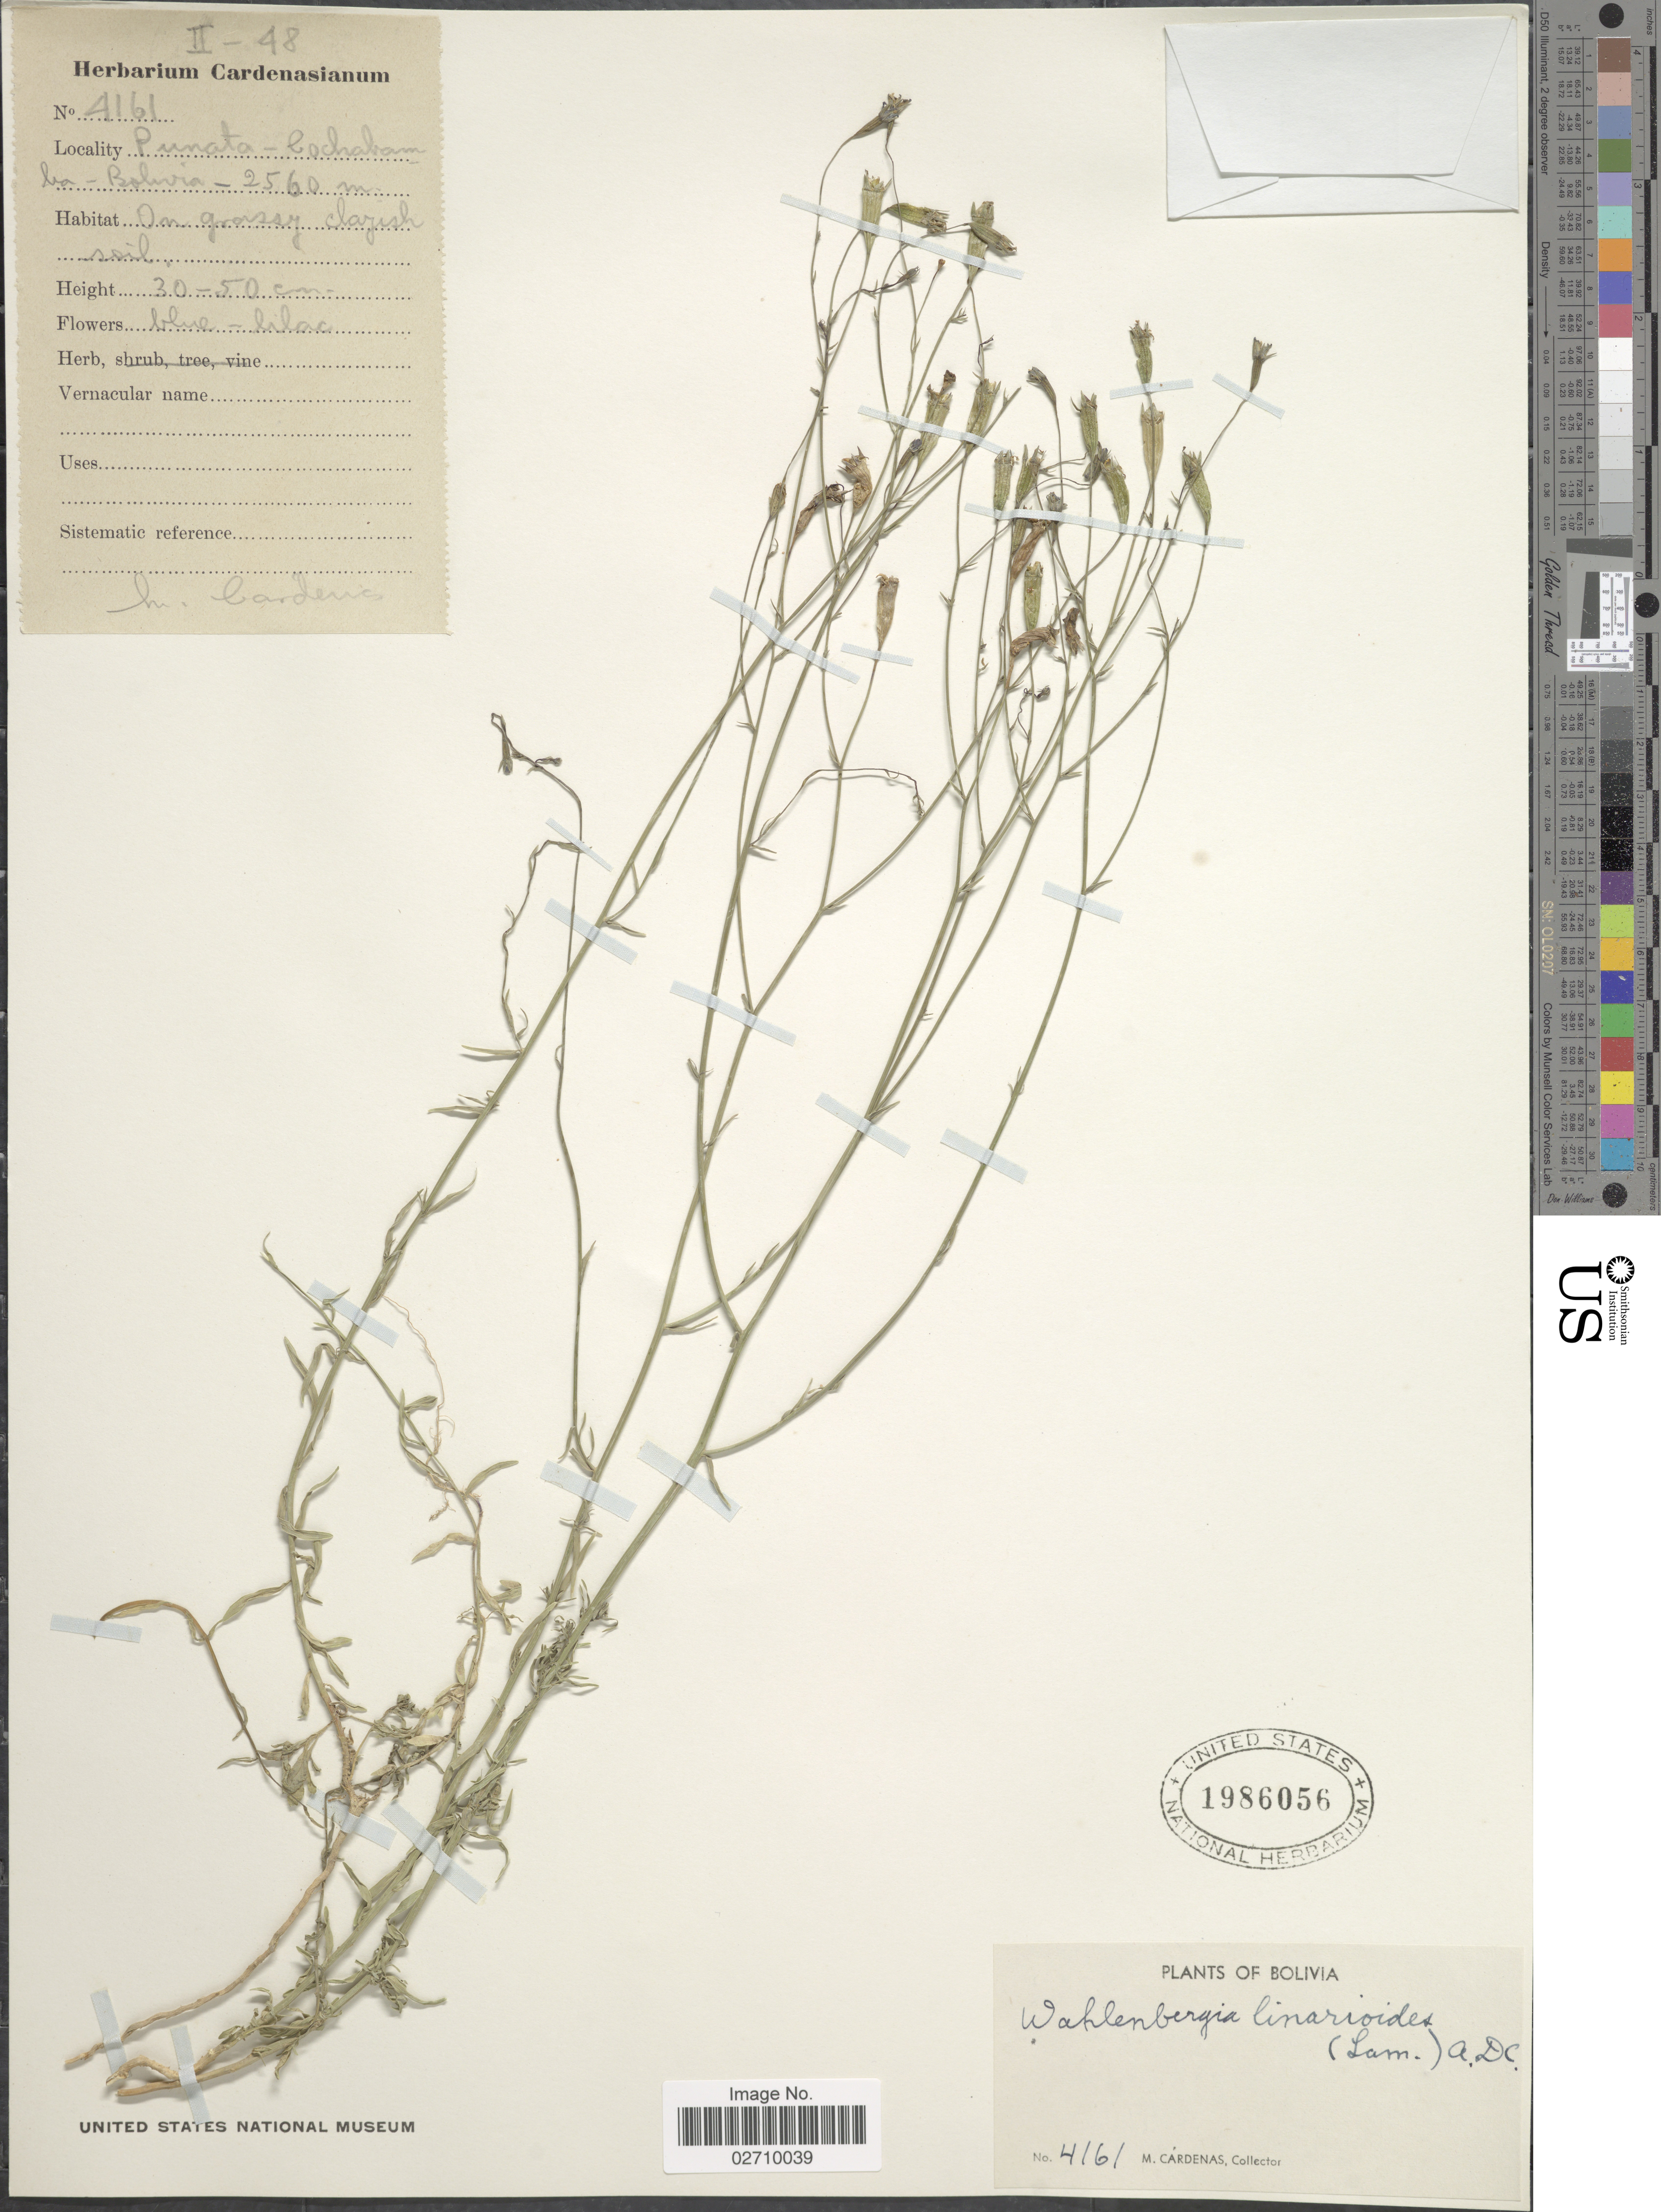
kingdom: Plantae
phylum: Tracheophyta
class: Magnoliopsida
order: Asterales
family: Campanulaceae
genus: Wahlenbergia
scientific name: Wahlenbergia linarioides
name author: (Lam.) A. DC.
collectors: M. Cárdenas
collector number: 4161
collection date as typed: Transcribed d/m/y: /2/48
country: Bolivia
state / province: Cochabamba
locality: Punata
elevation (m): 2560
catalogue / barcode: US 1986056